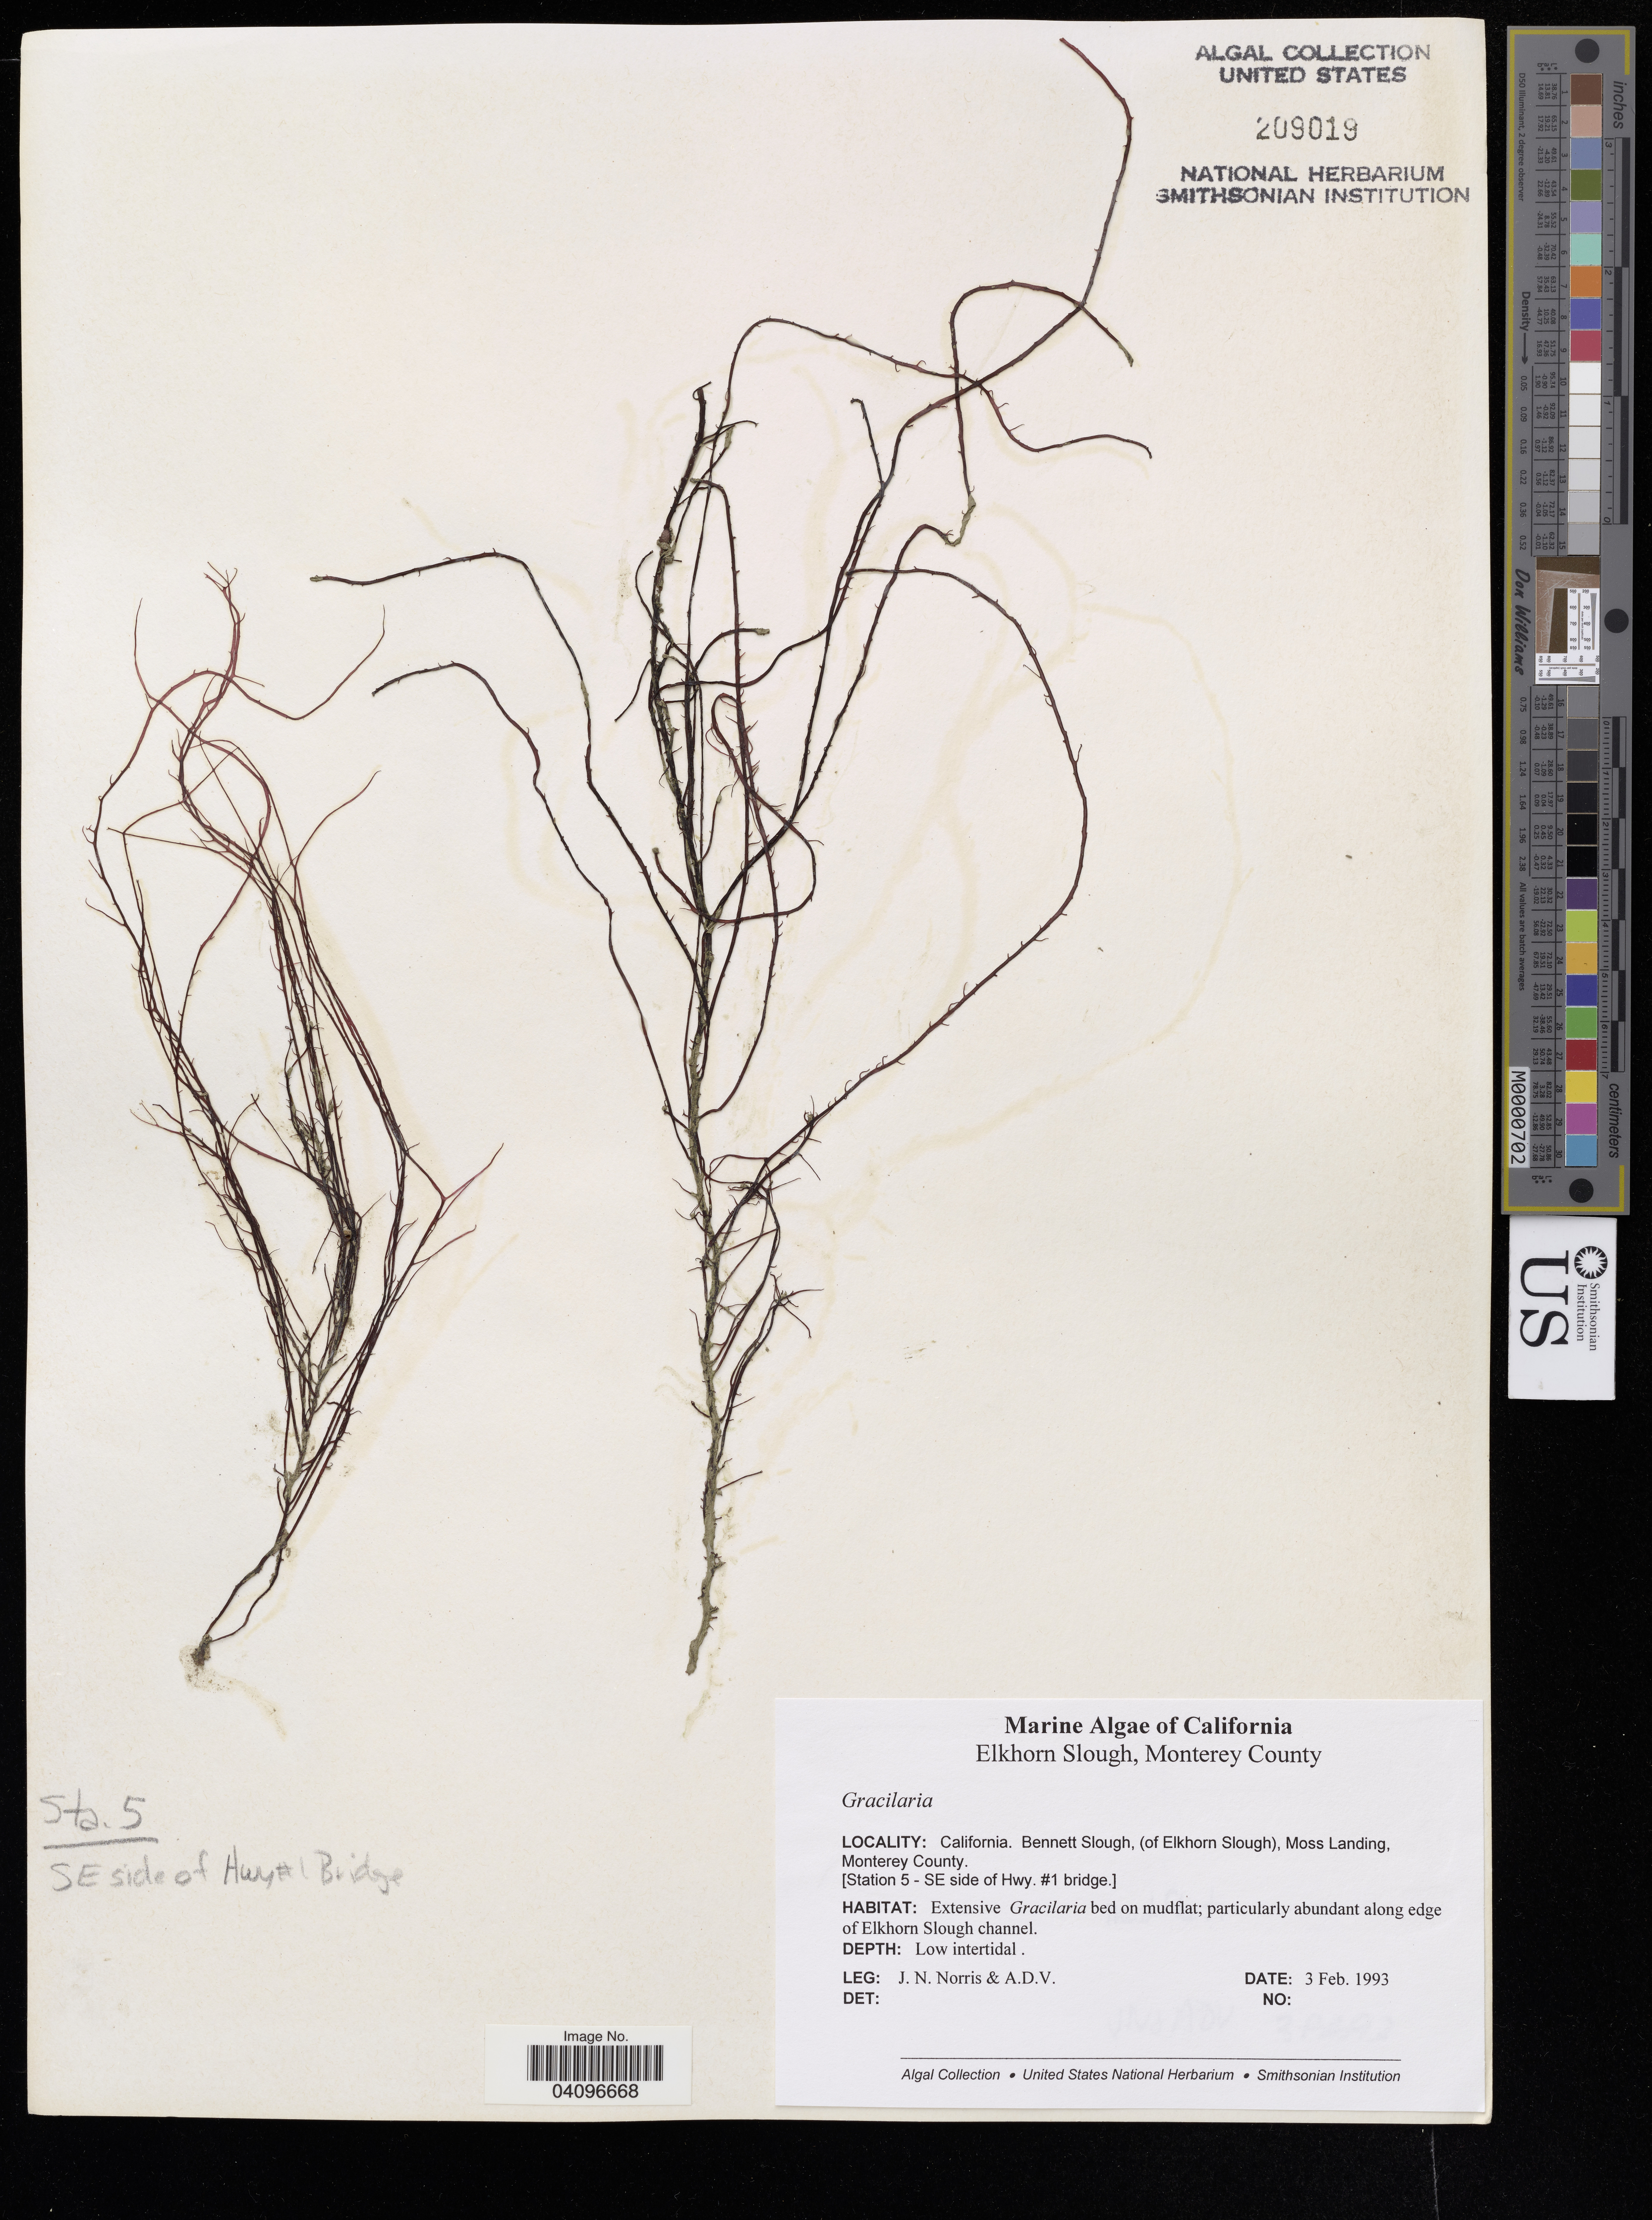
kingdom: Plantae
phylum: Rhodophyta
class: Florideophyceae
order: Gracilariales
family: Gracilariaceae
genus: Gracilaria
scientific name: Gracilaria sp.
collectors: J. N. Norris & A. D. V.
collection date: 1993-02-03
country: United States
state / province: California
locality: Elkhorn Slough, Monterey County. Benett Slough, (of Elkhorn Slough), Moss Landing, Monterey County. [Station 5 - SE side of Hwy. #1 bridge]. Low-intertidal.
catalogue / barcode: US 209019